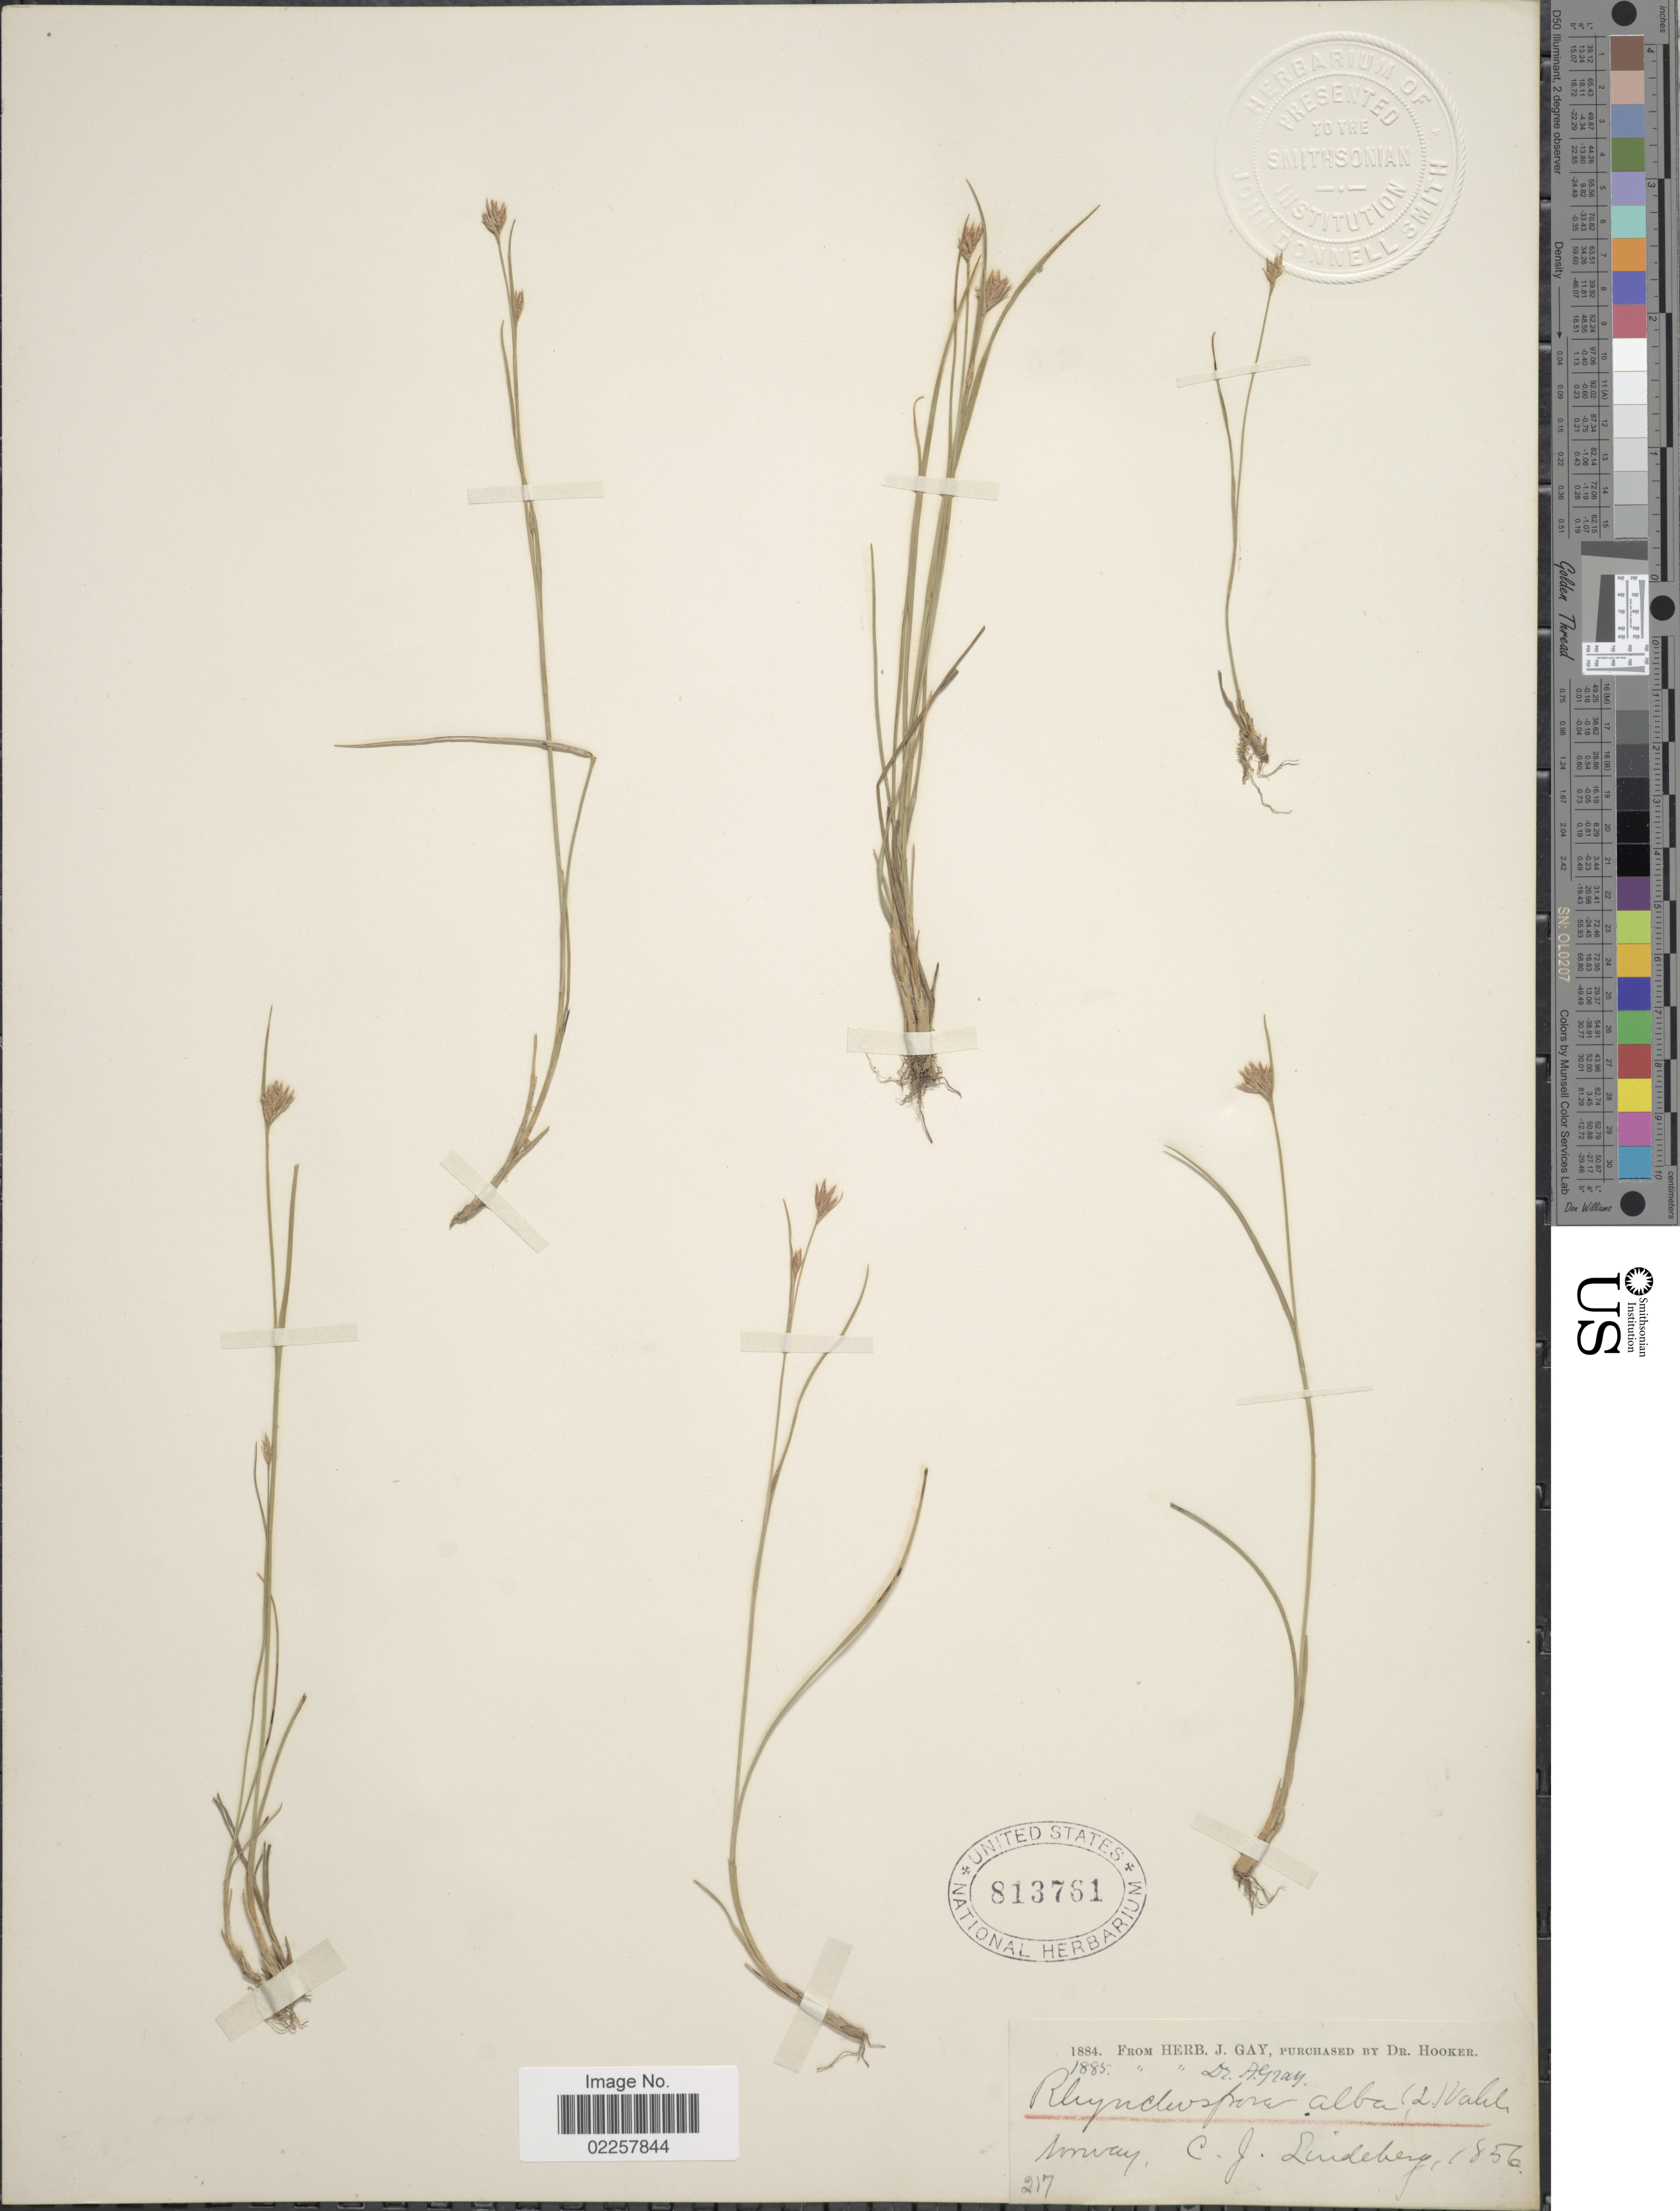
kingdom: Plantae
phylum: Tracheophyta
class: Liliopsida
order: Poales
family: Cyperaceae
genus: Rhynchospora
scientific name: Rhynchospora alba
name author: (L.) Vahl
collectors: C. Luidebug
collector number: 217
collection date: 1856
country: Norway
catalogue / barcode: US 813761